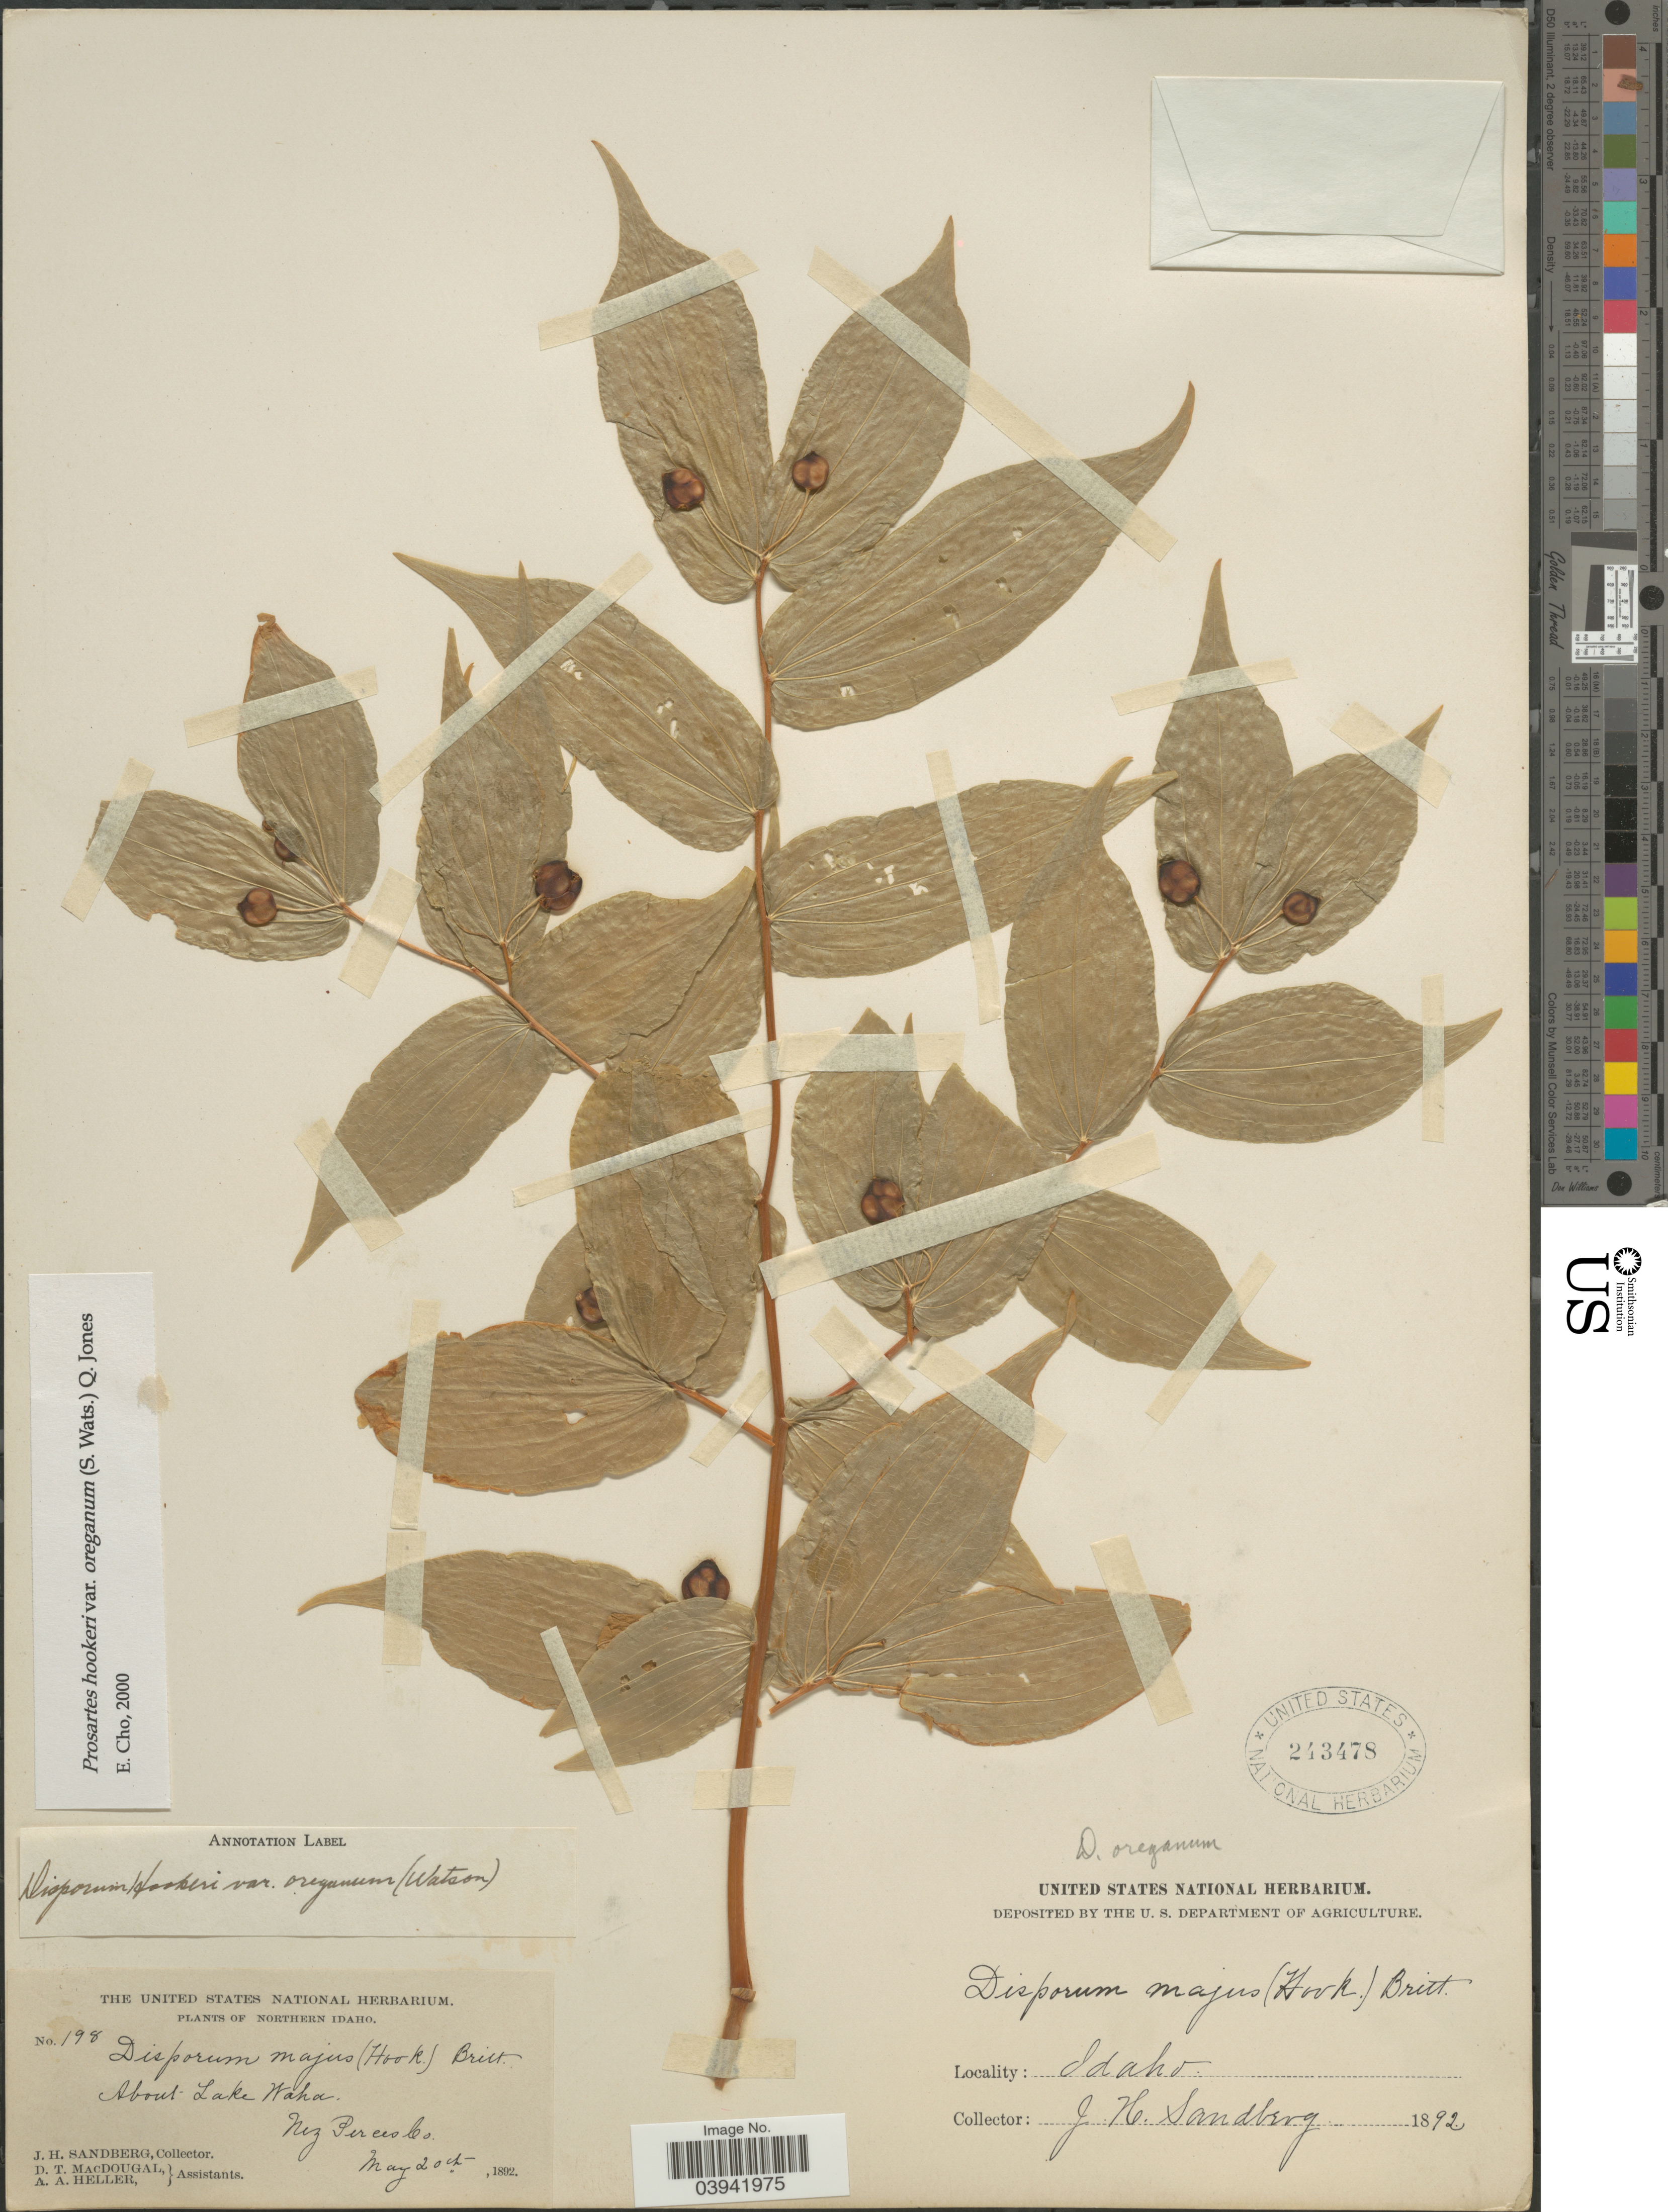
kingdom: Plantae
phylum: Tracheophyta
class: Liliopsida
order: Liliales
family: Liliaceae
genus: Prosartes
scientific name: Prosartes hookeri var. oregana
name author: (S. Watson) Kartesz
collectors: J. H. Sandberg, D. T. MacDougal & A. A. Heller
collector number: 198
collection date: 1892-05-20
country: United States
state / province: Idaho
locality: Northern Idaho. About Lake Waha. Nez Perces Co.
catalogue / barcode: US 243478